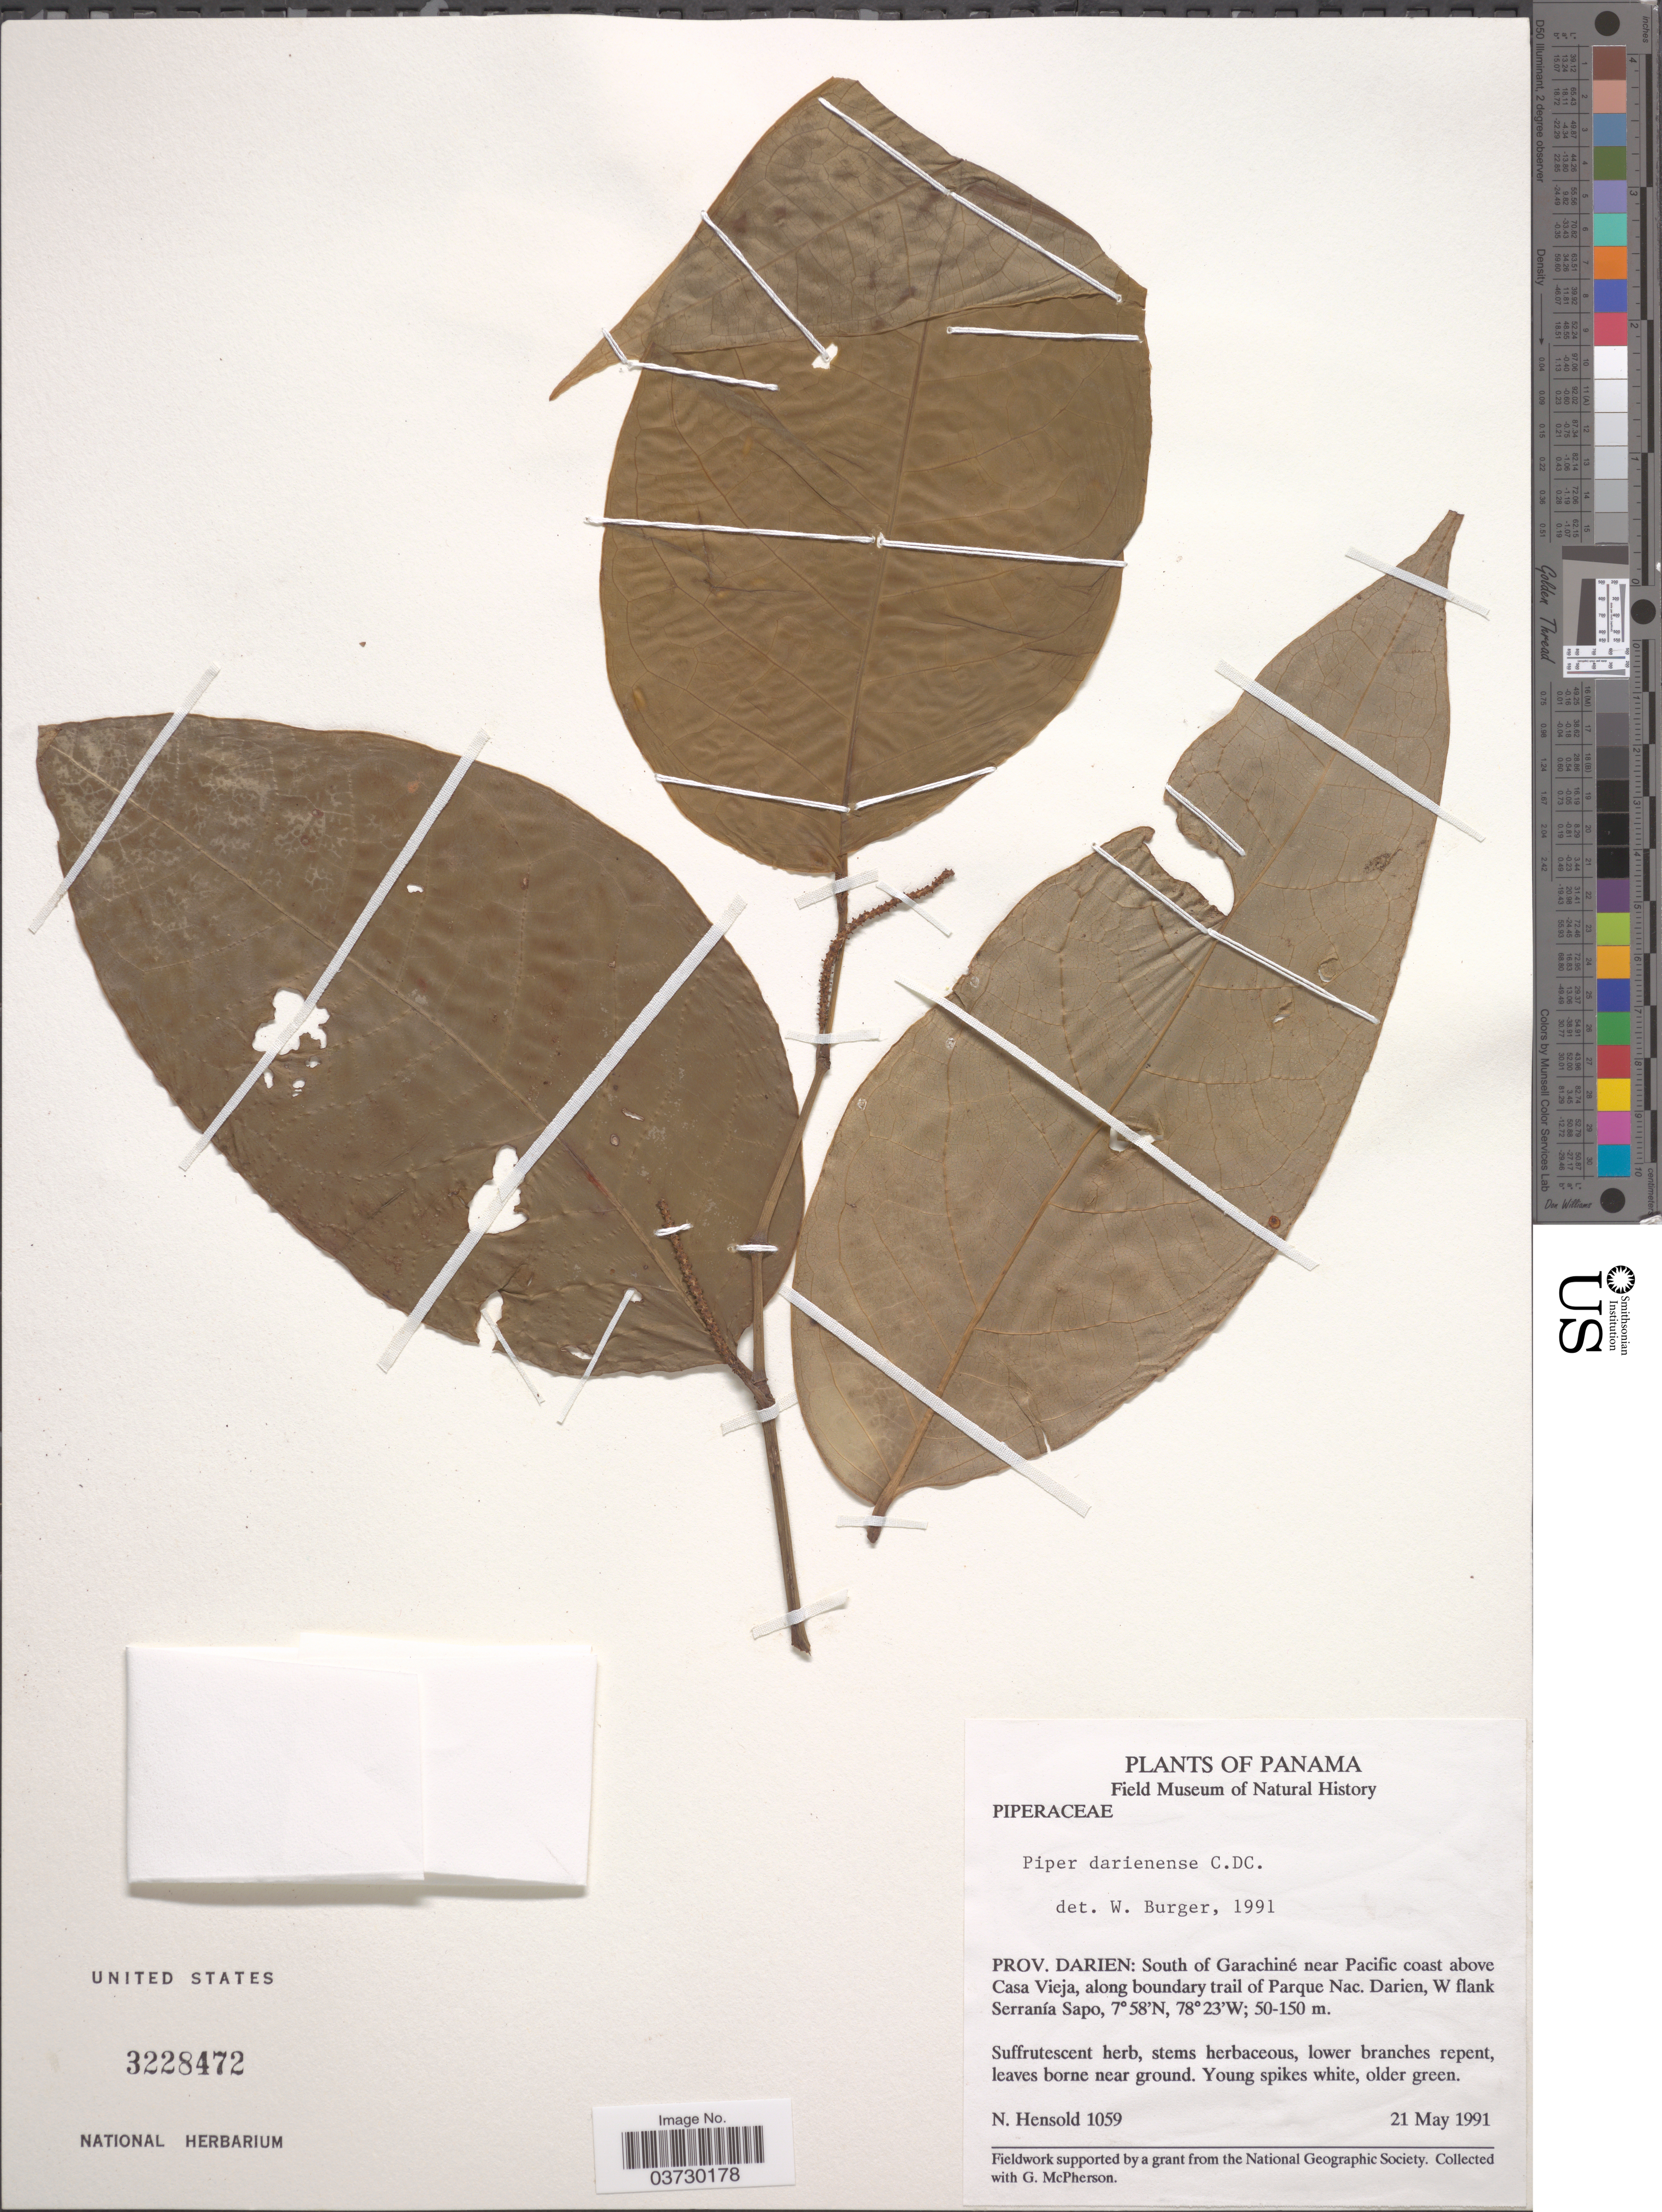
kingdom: Plantae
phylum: Tracheophyta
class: Magnoliopsida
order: Piperales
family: Piperaceae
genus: Piper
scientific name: Piper darienense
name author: C. DC.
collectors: N. Hensold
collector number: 1059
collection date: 1991-05-21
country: Panama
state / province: Darien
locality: South of Garachiné near Pacific coast above Casa Vieja, along boundary trail of Parque Nac. Darien, W flank Serranía Sapo.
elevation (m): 50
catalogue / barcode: US 3228472